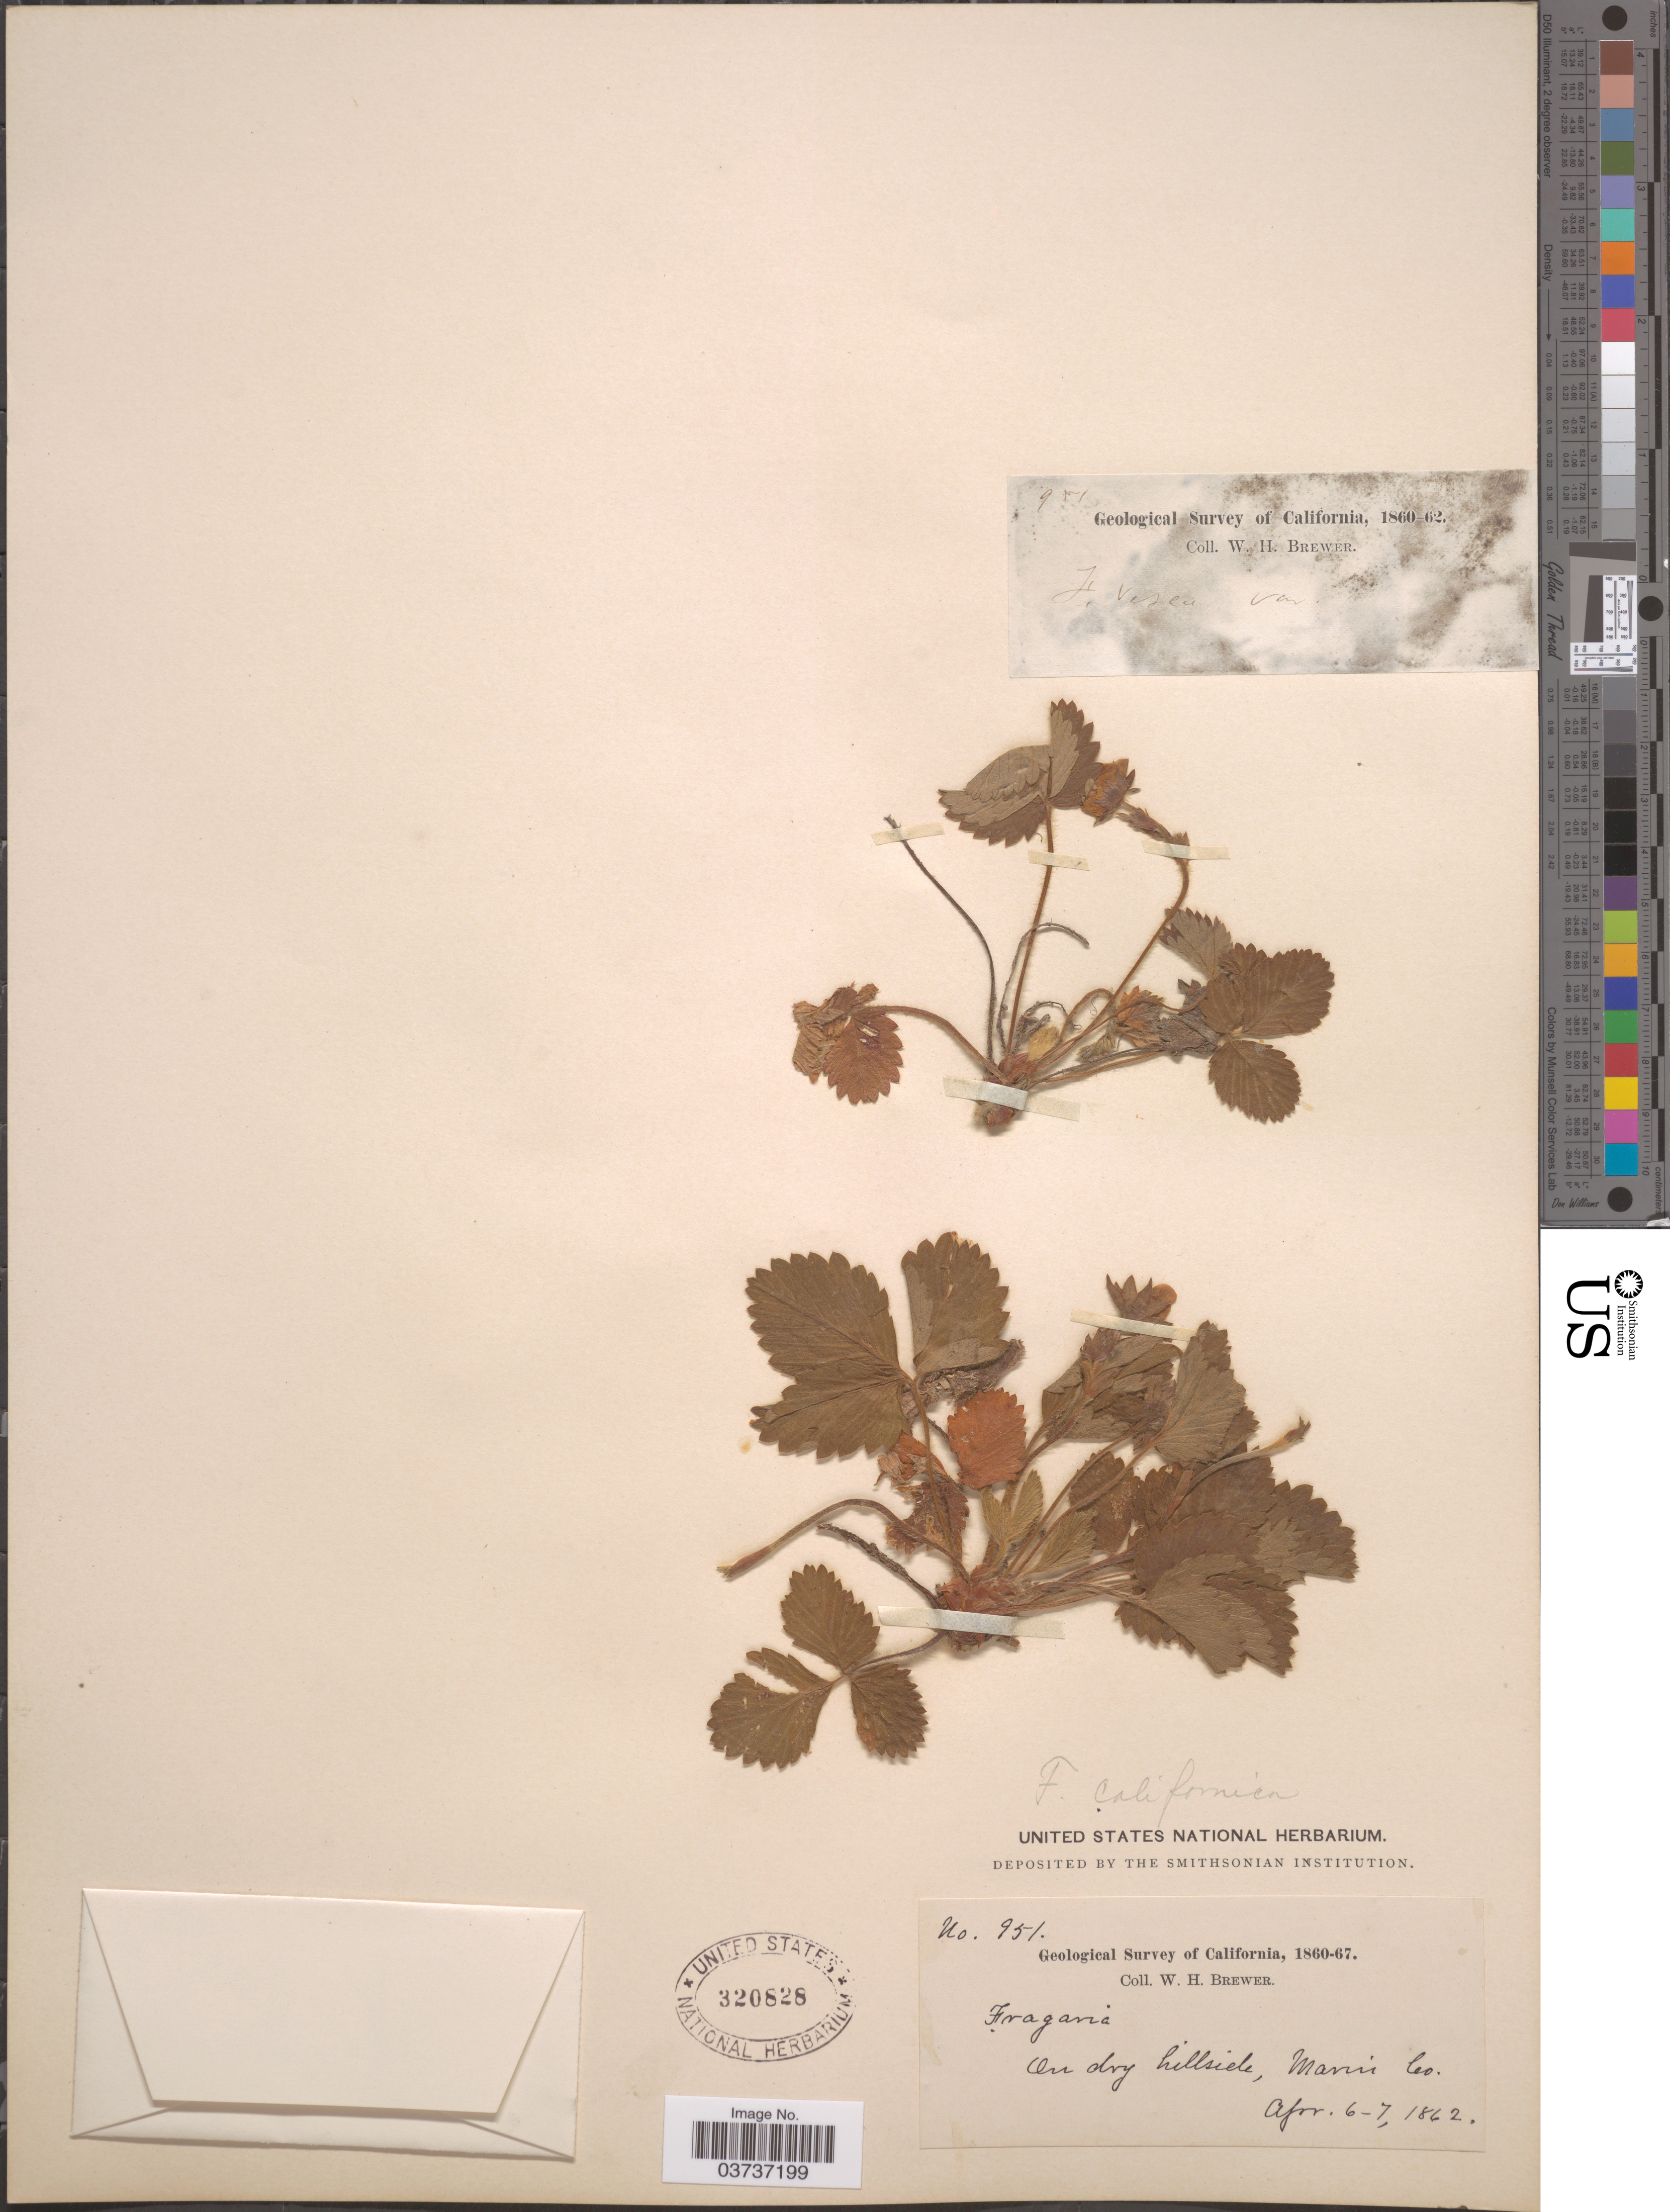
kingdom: Plantae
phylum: Tracheophyta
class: Magnoliopsida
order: Rosales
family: Rosaceae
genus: Fragaria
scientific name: Fragaria californica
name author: Cham. & Schltdl.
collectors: W. H. Brewer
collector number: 951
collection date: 1862-04-06/1962-04-07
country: United States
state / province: California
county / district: Marin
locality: Marin Co.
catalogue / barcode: US 320828